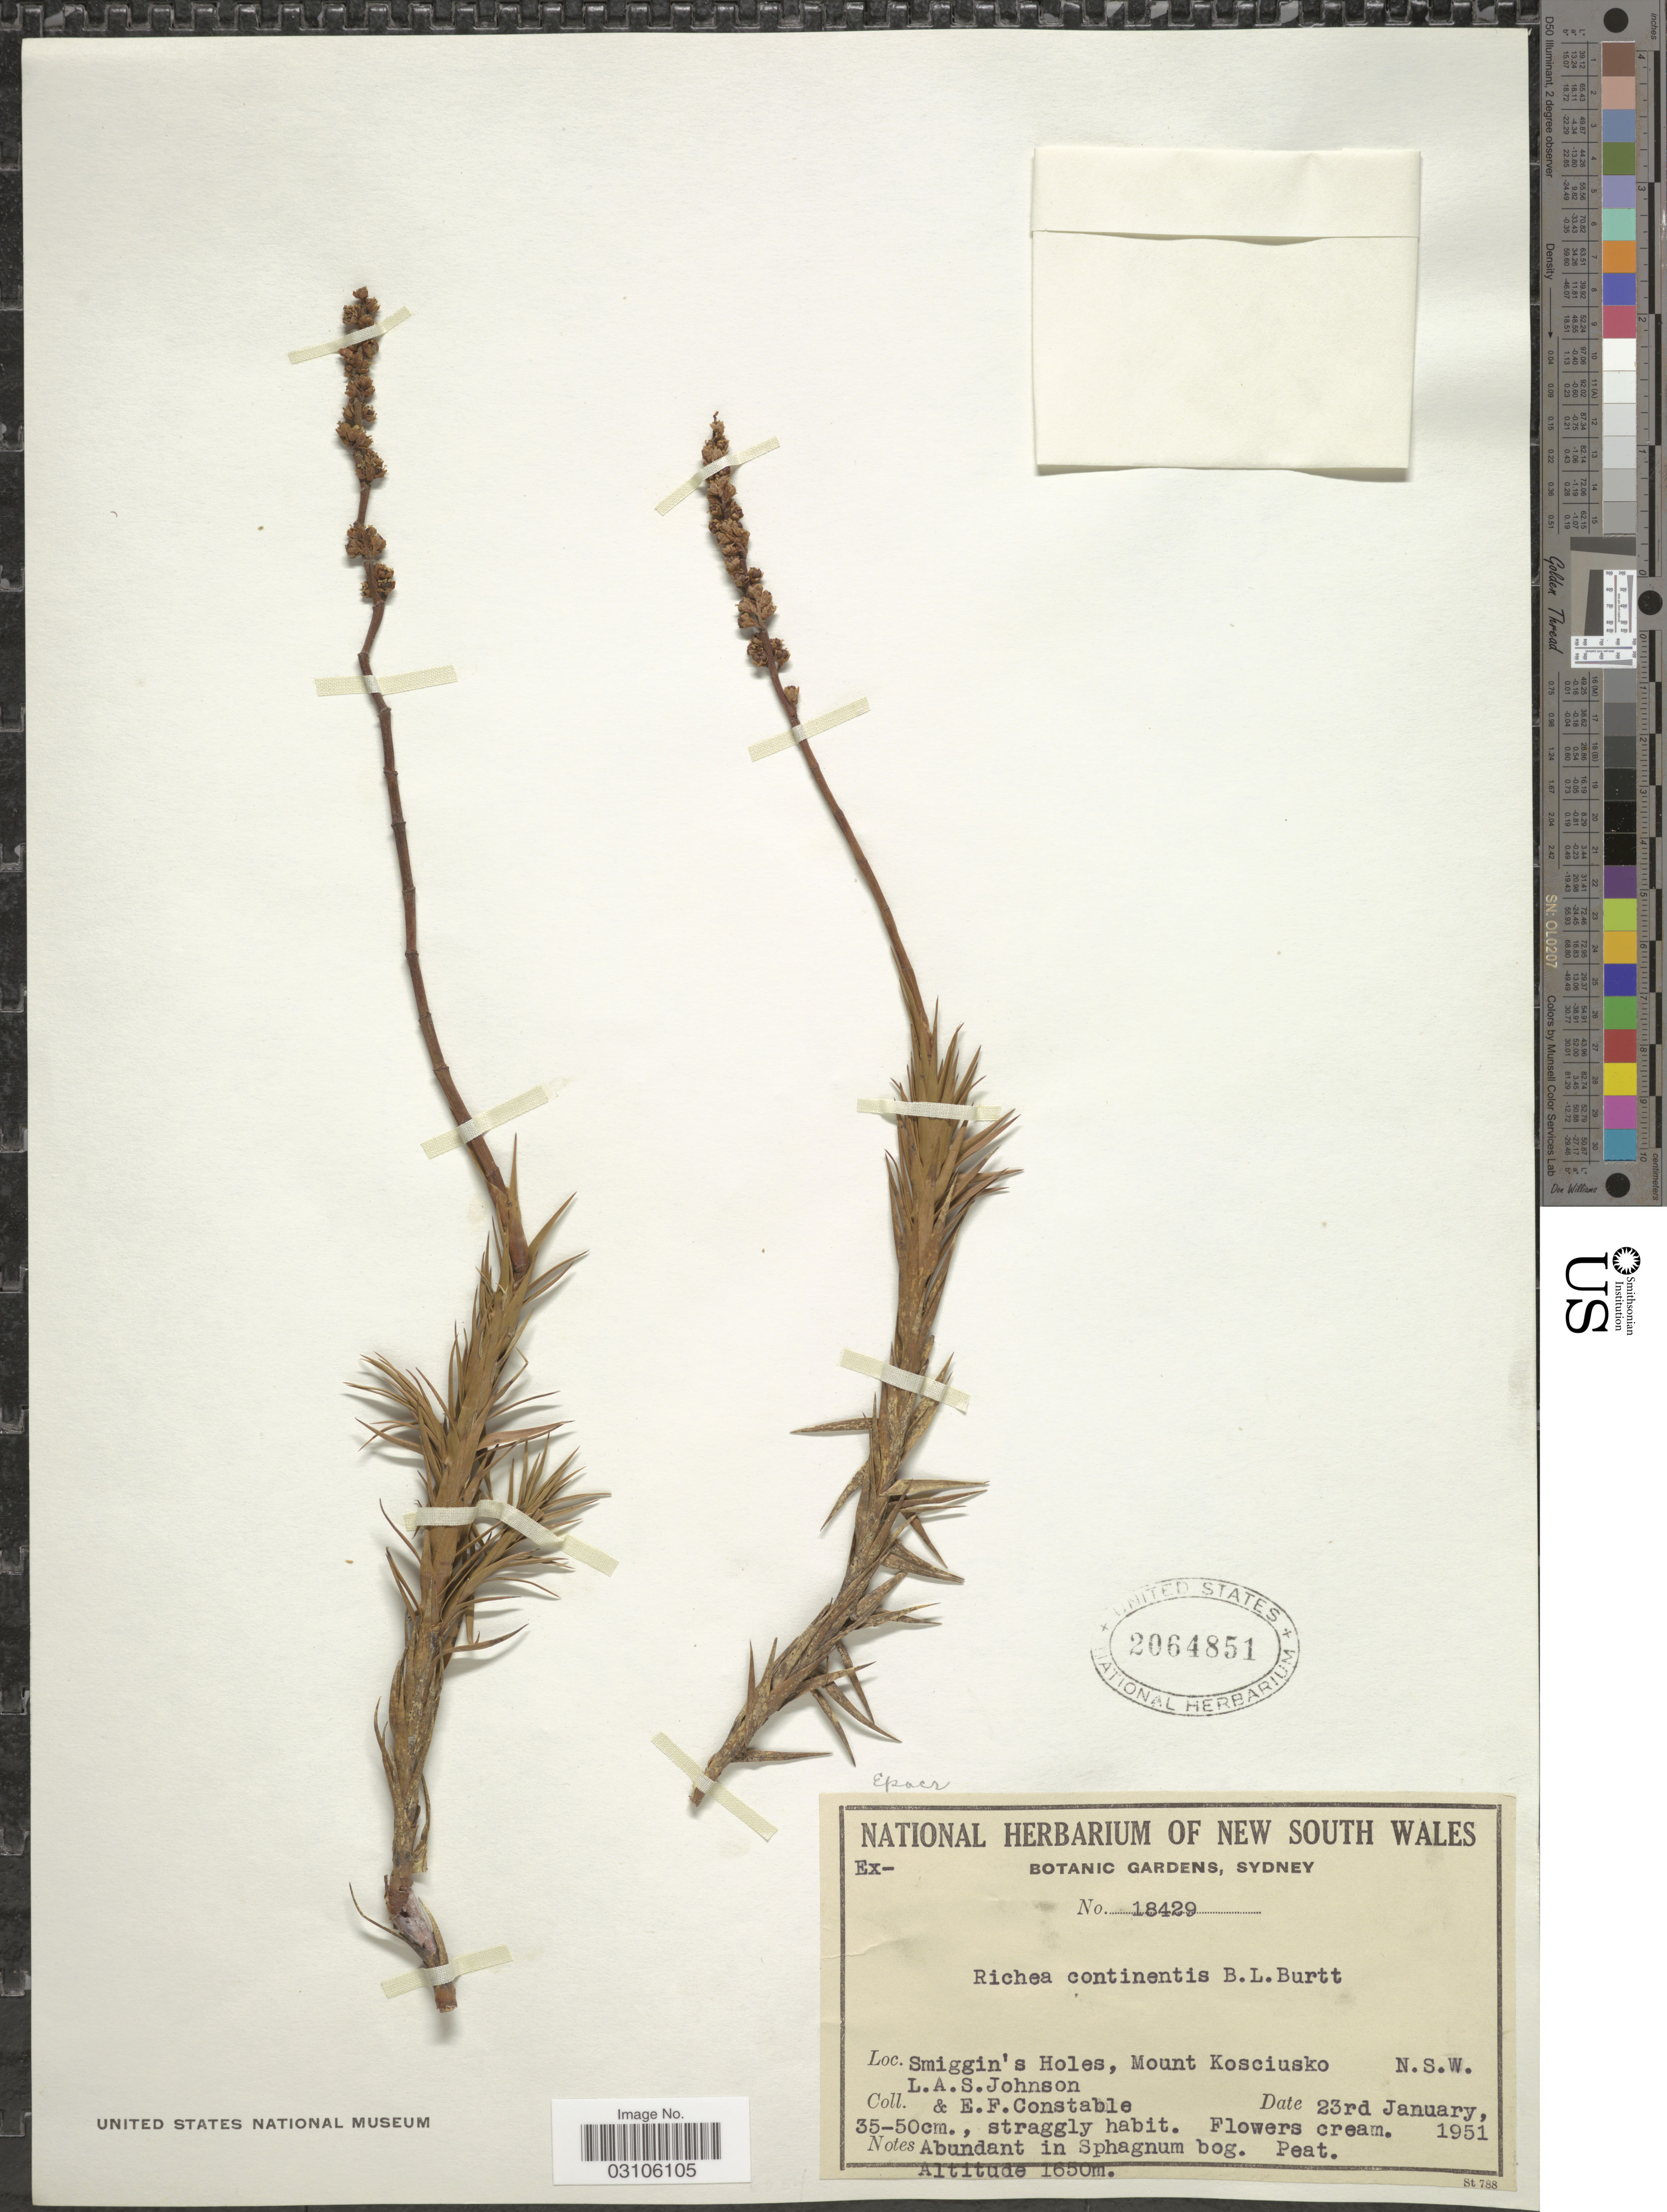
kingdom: Plantae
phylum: Tracheophyta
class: Magnoliopsida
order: Ericales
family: Ericaceae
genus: Richea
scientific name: Richea continentis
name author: B.L. Burtt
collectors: L. A. S. Johnson & E. F. Constable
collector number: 18429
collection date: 1951-01-23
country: Australia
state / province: New South Wales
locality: Smiggin's Holes, Mount Kosciusko. N.S.W.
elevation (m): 1650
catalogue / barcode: US 2064851